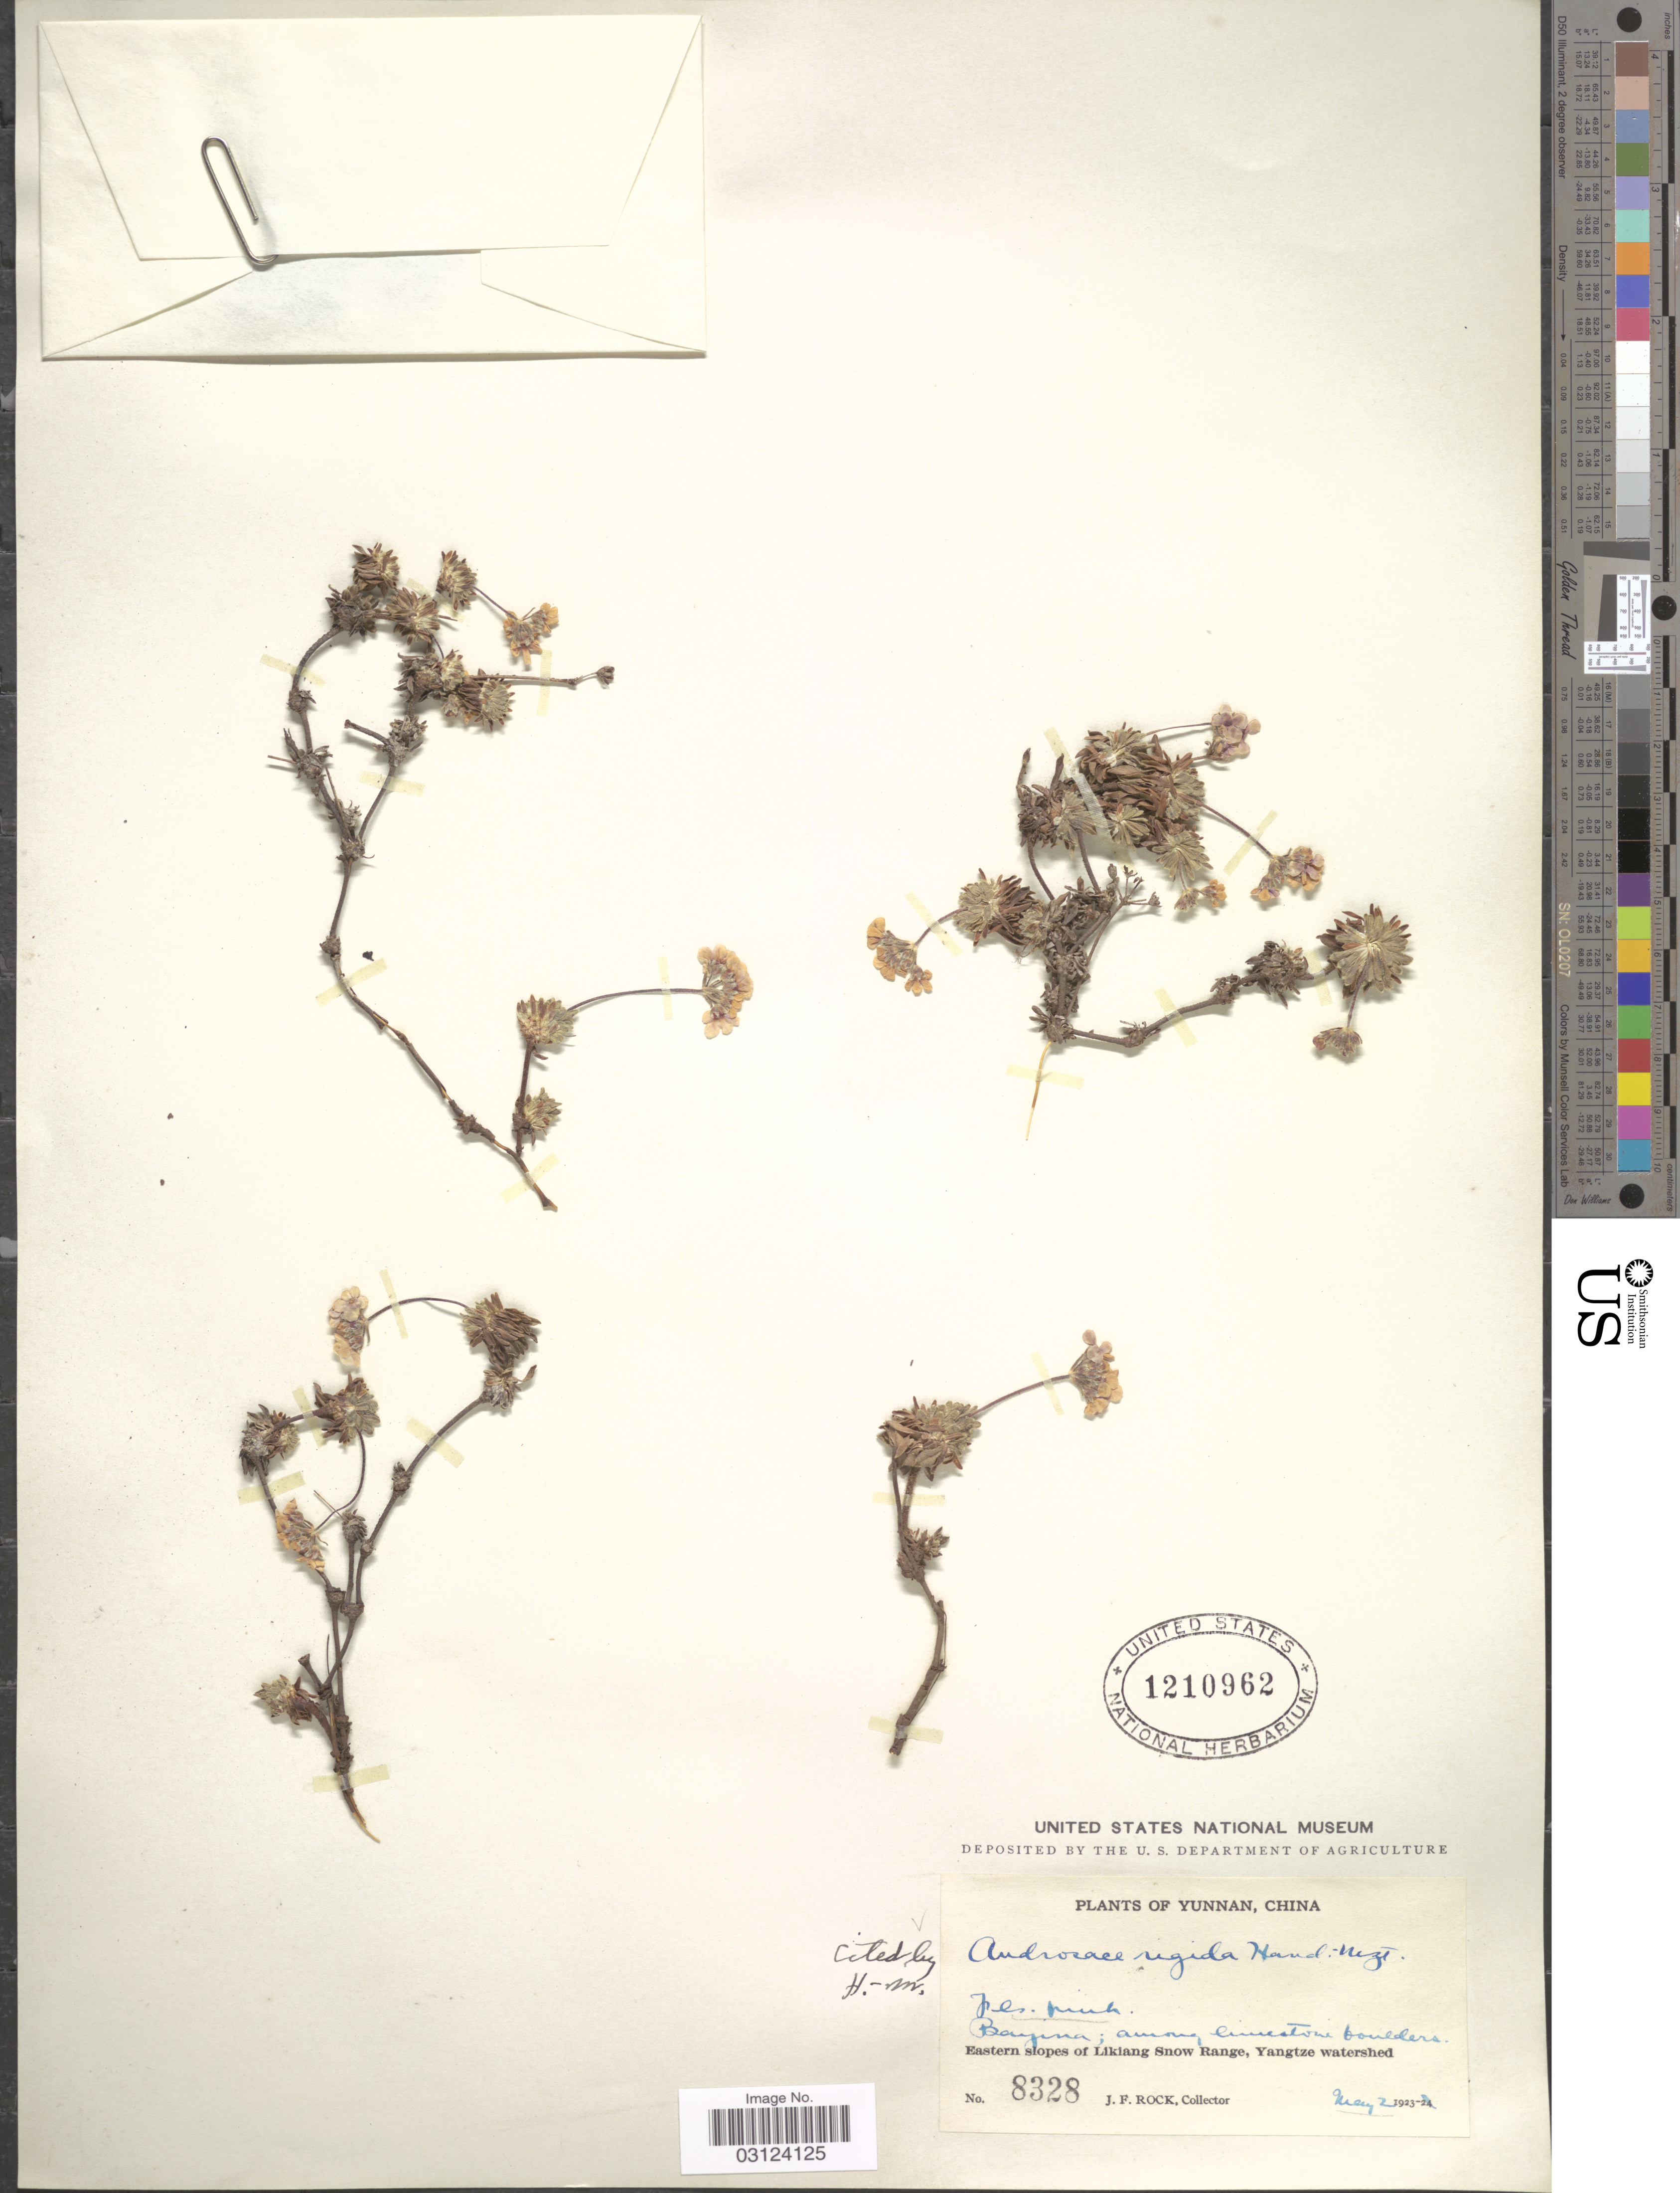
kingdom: Plantae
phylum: Tracheophyta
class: Magnoliopsida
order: Ericales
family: Primulaceae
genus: Androsace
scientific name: Androsace rigida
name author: Hand.-Mazz.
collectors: J. Rock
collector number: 8328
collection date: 1923-05-02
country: China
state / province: Yunnan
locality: Yunnan, Eastern slopes of Likiang Snow Range, Yangtze watershed, Bayina.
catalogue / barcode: US 1210962